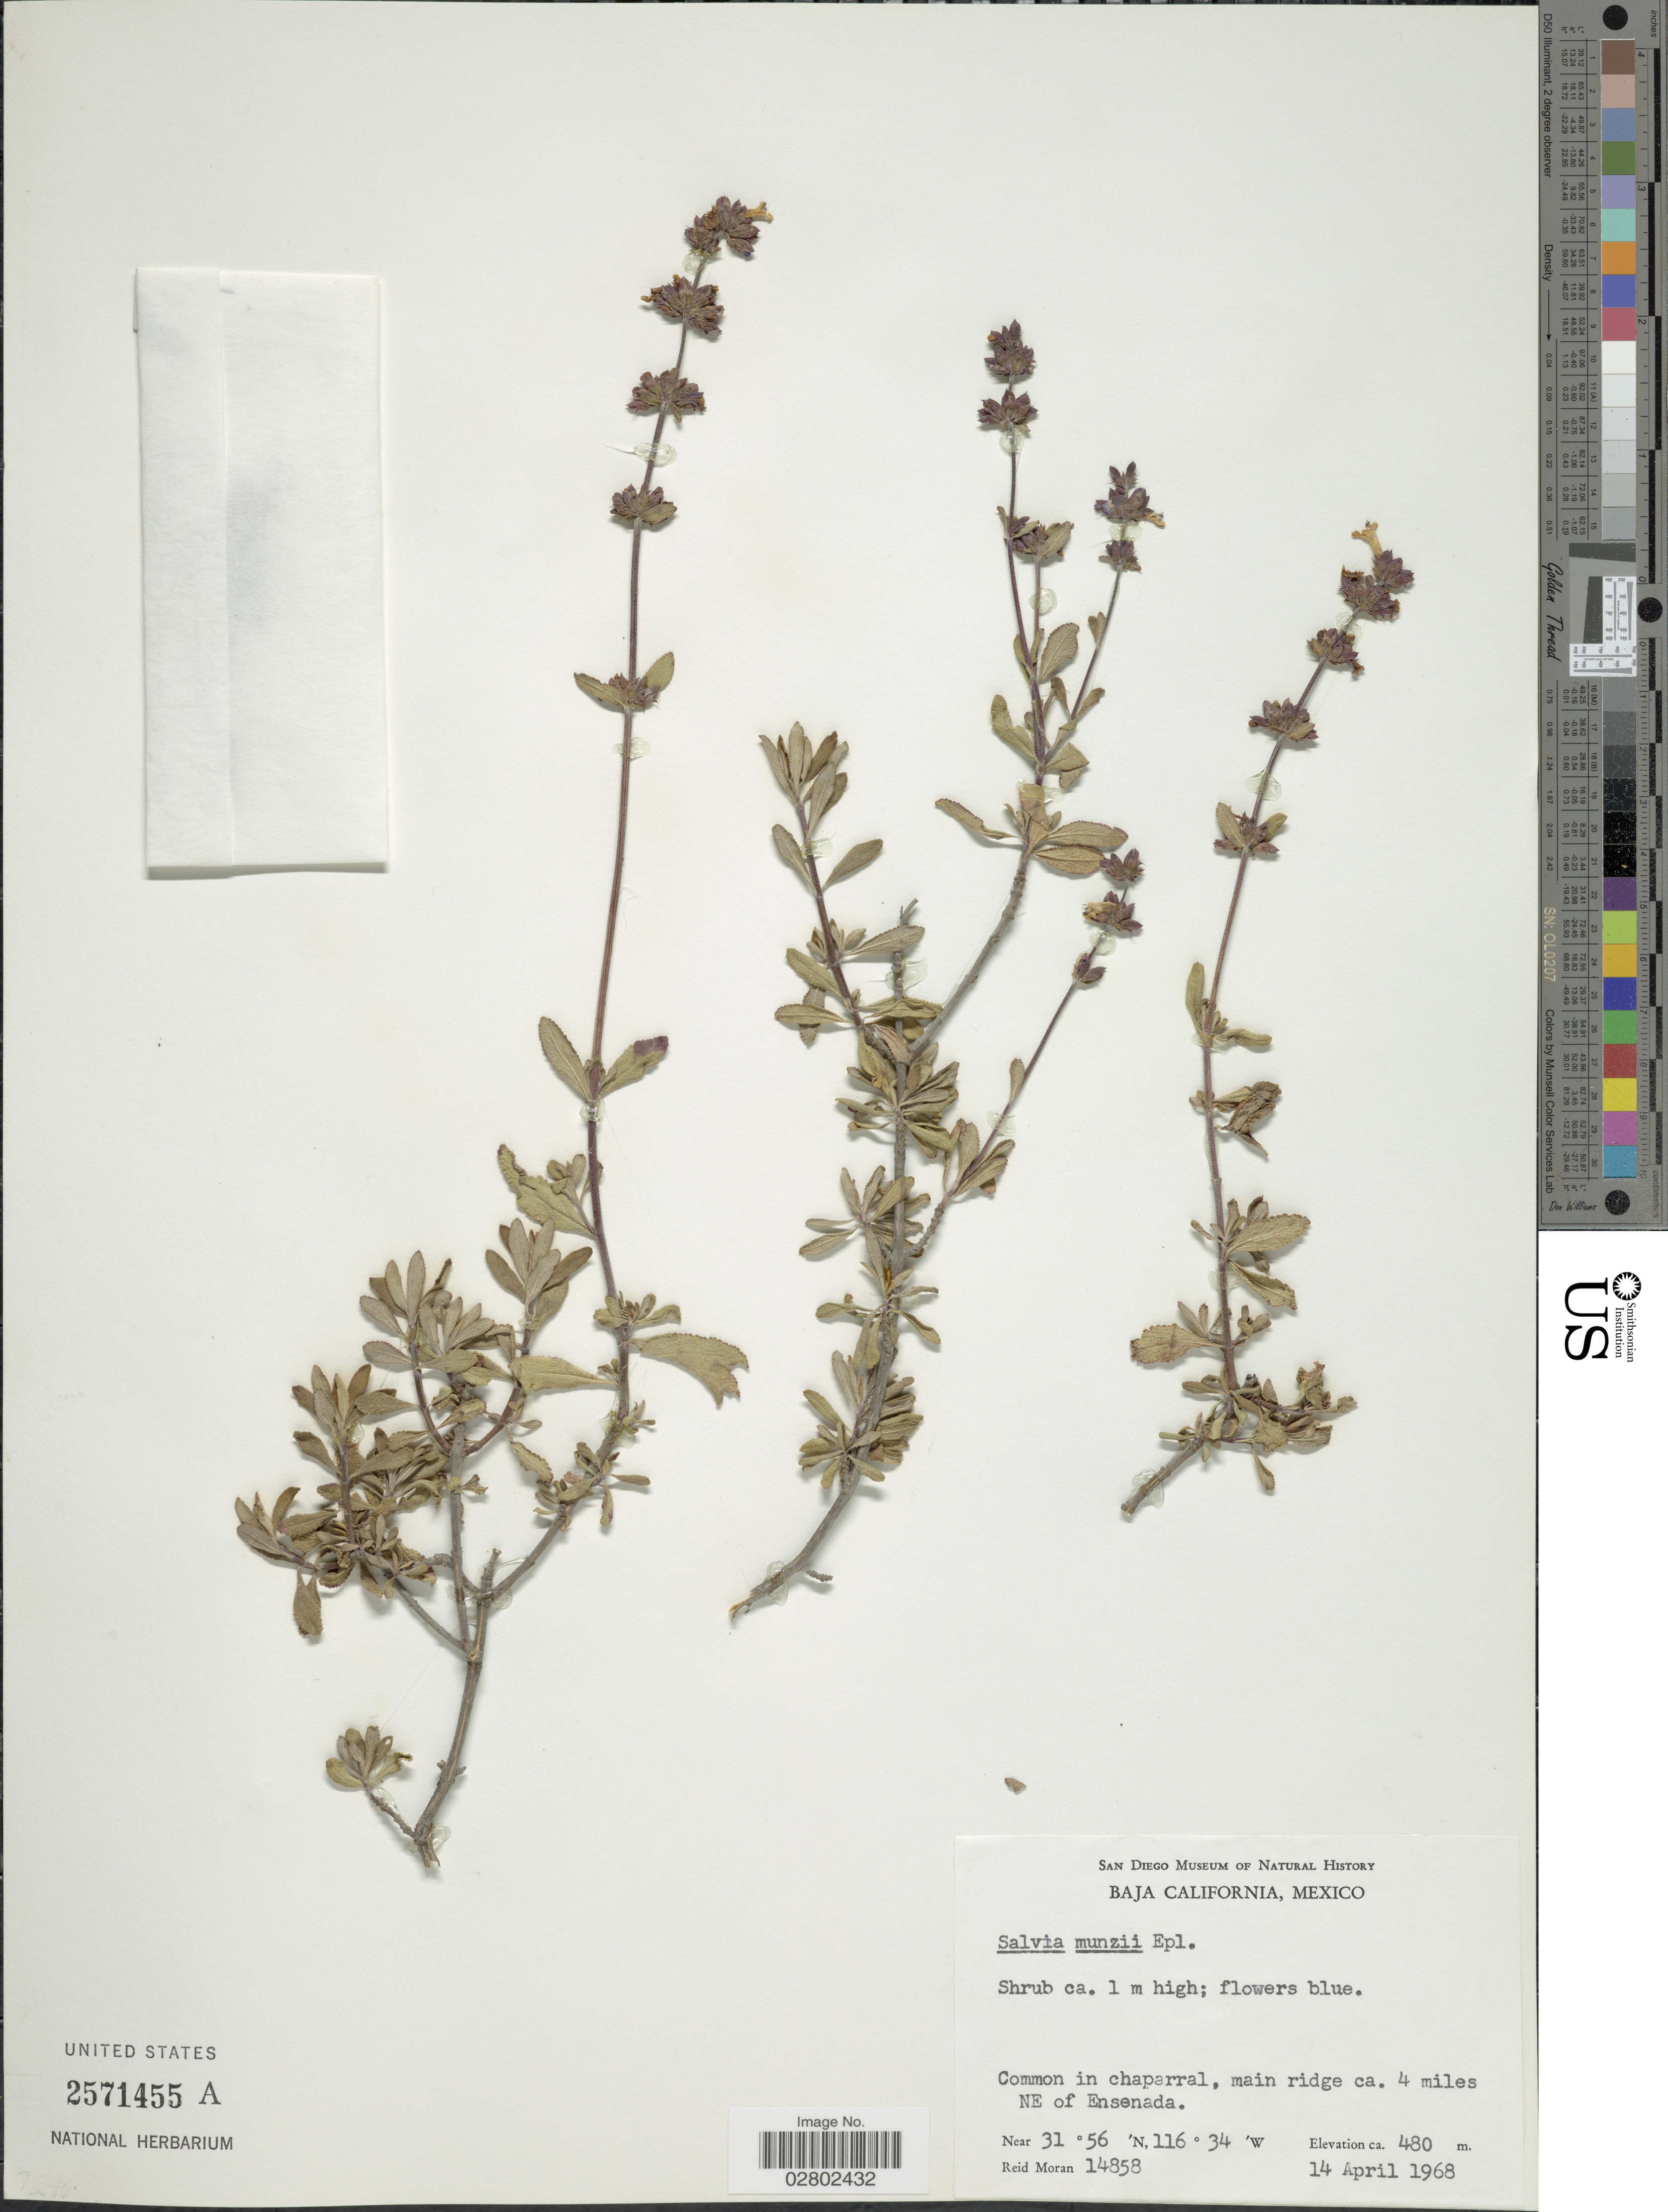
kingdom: Plantae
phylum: Tracheophyta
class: Magnoliopsida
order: Lamiales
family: Lamiaceae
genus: Salvia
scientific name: Salvia munzii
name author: Epling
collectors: R. V. Moran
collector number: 14858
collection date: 1968-04-14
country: Mexico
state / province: Baja California Norte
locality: Main ridge ca. 4 miles NE of Ensenada.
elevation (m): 480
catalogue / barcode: US 2571455A